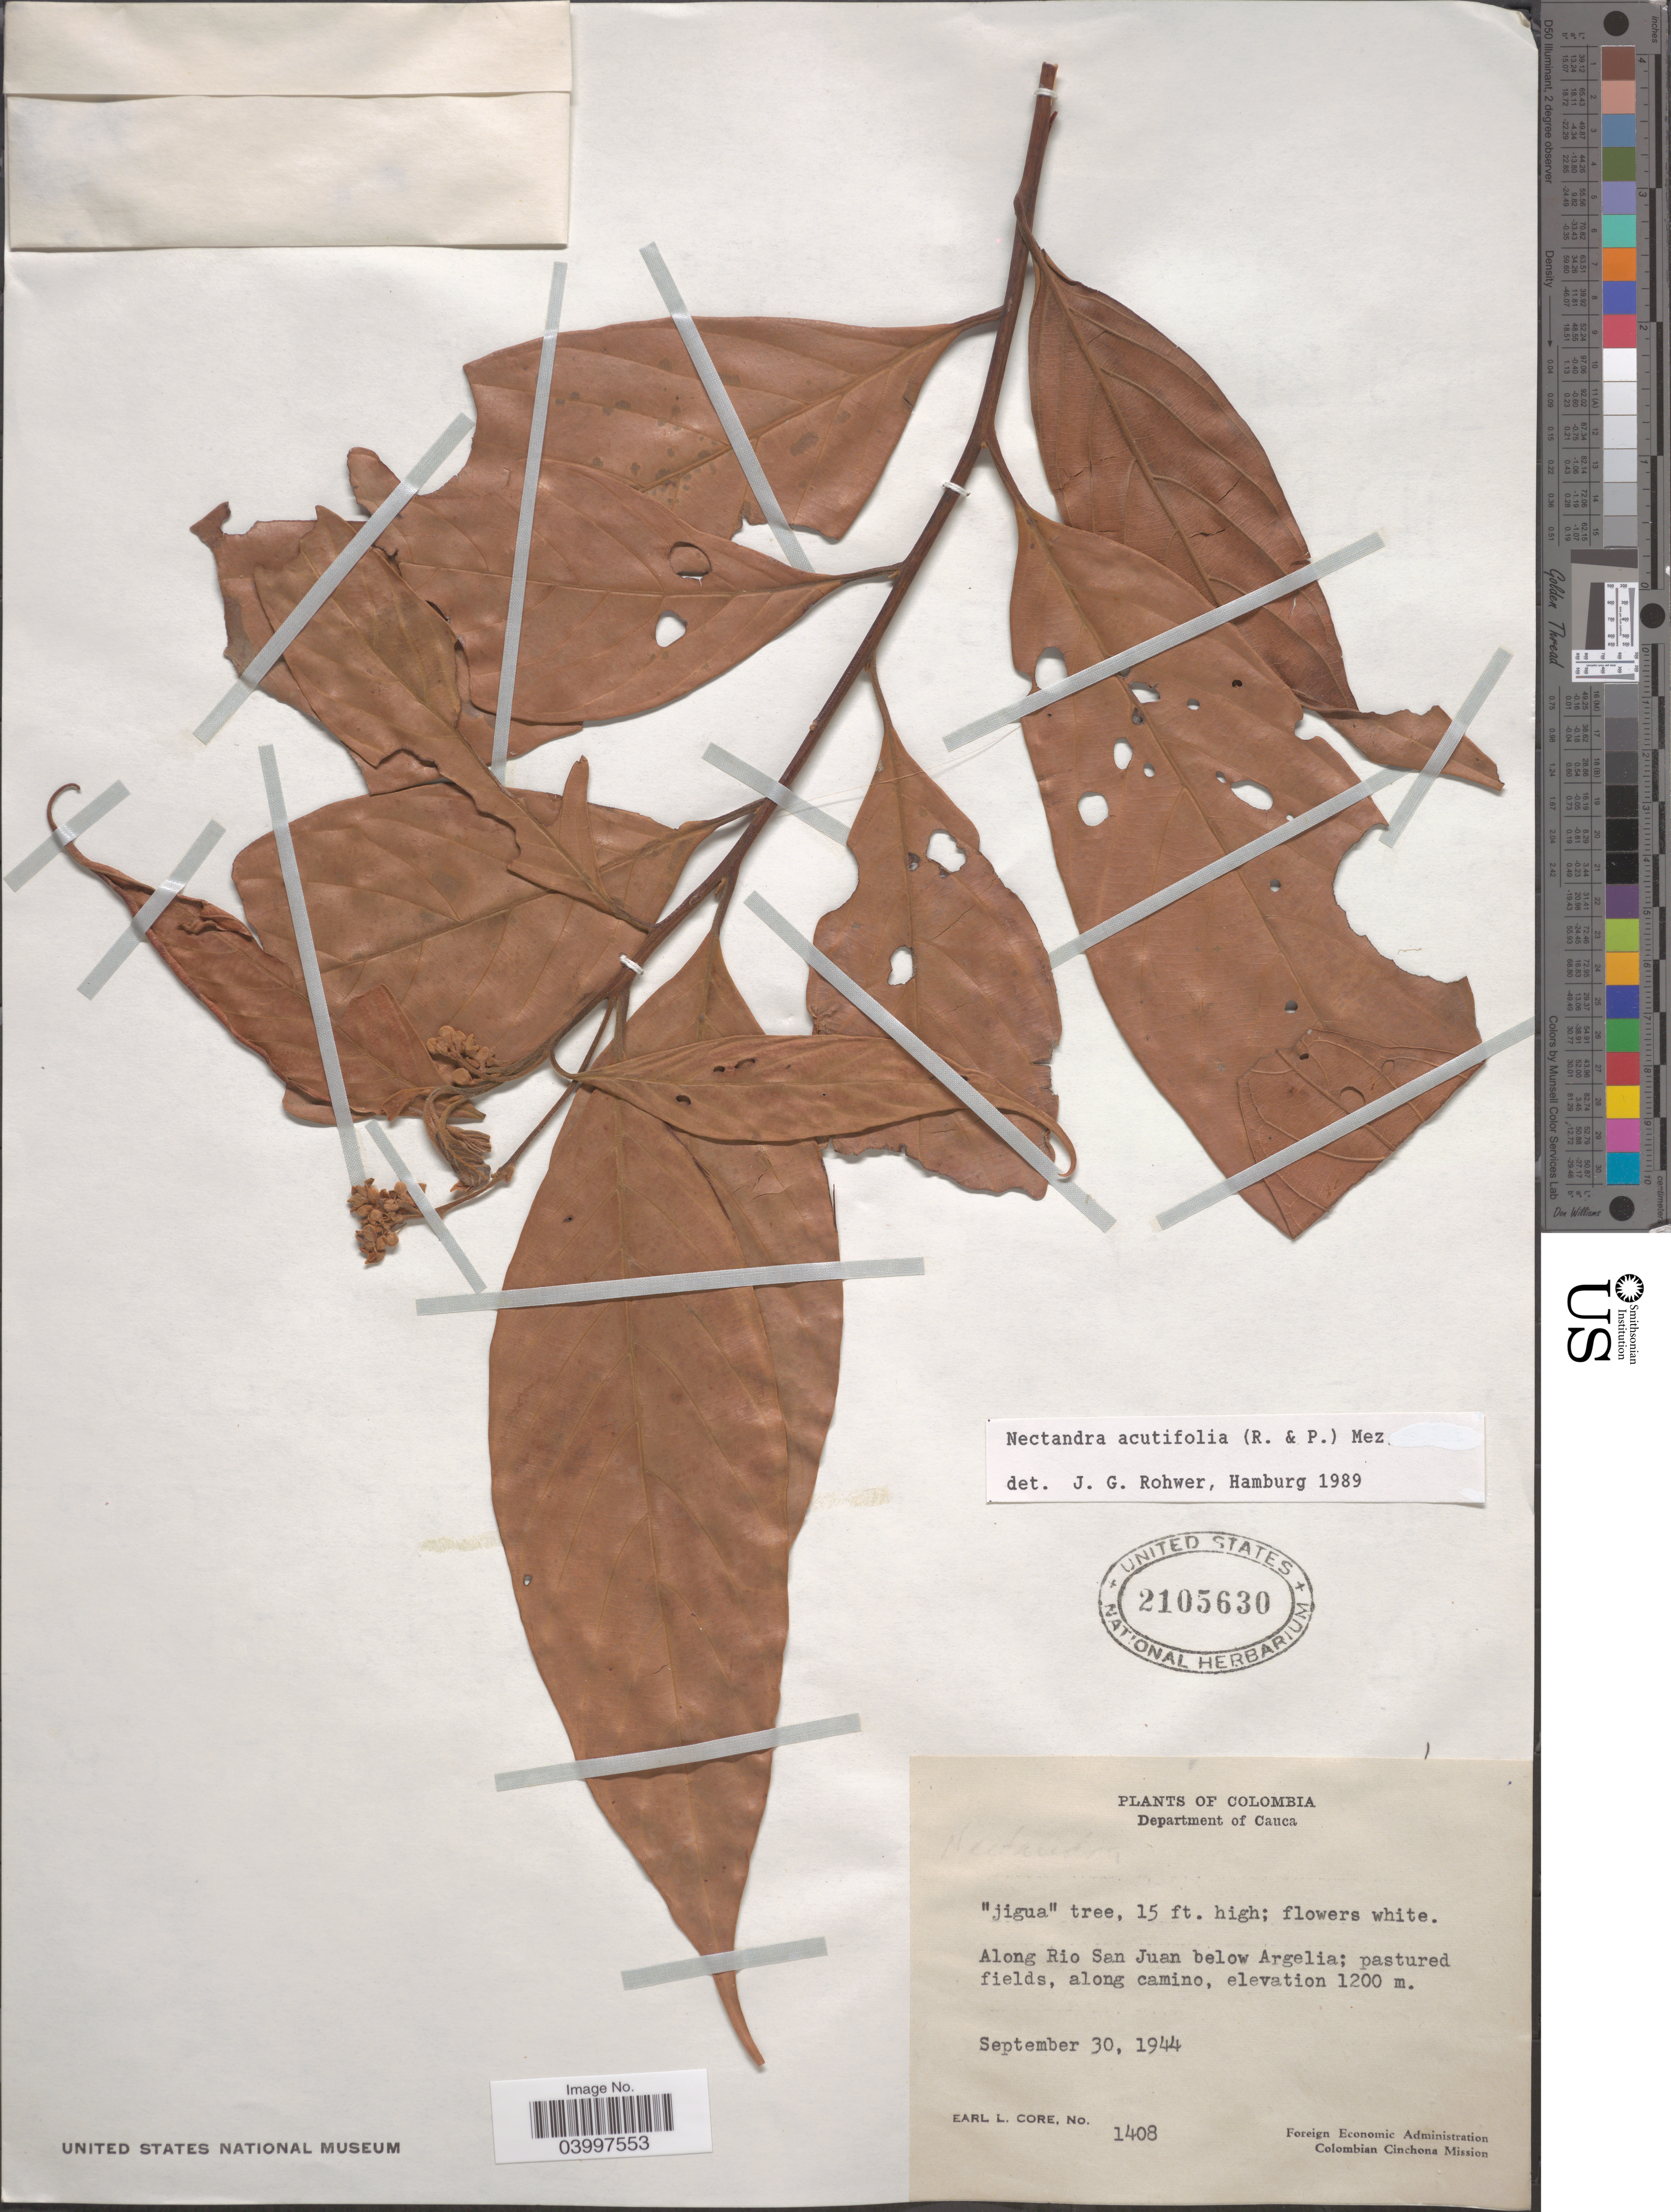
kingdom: Plantae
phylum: Tracheophyta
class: Magnoliopsida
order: Laurales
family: Lauraceae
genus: Nectandra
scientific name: Nectandra acutifolia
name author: (Ruiz & Pav.) Mez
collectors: E. L. Core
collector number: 1408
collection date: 1944-09-30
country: Colombia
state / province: Cauca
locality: Department of Cauca. Along Rio San Juan below Argelia; pastured fields, along camino.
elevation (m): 1200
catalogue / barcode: US 2105630